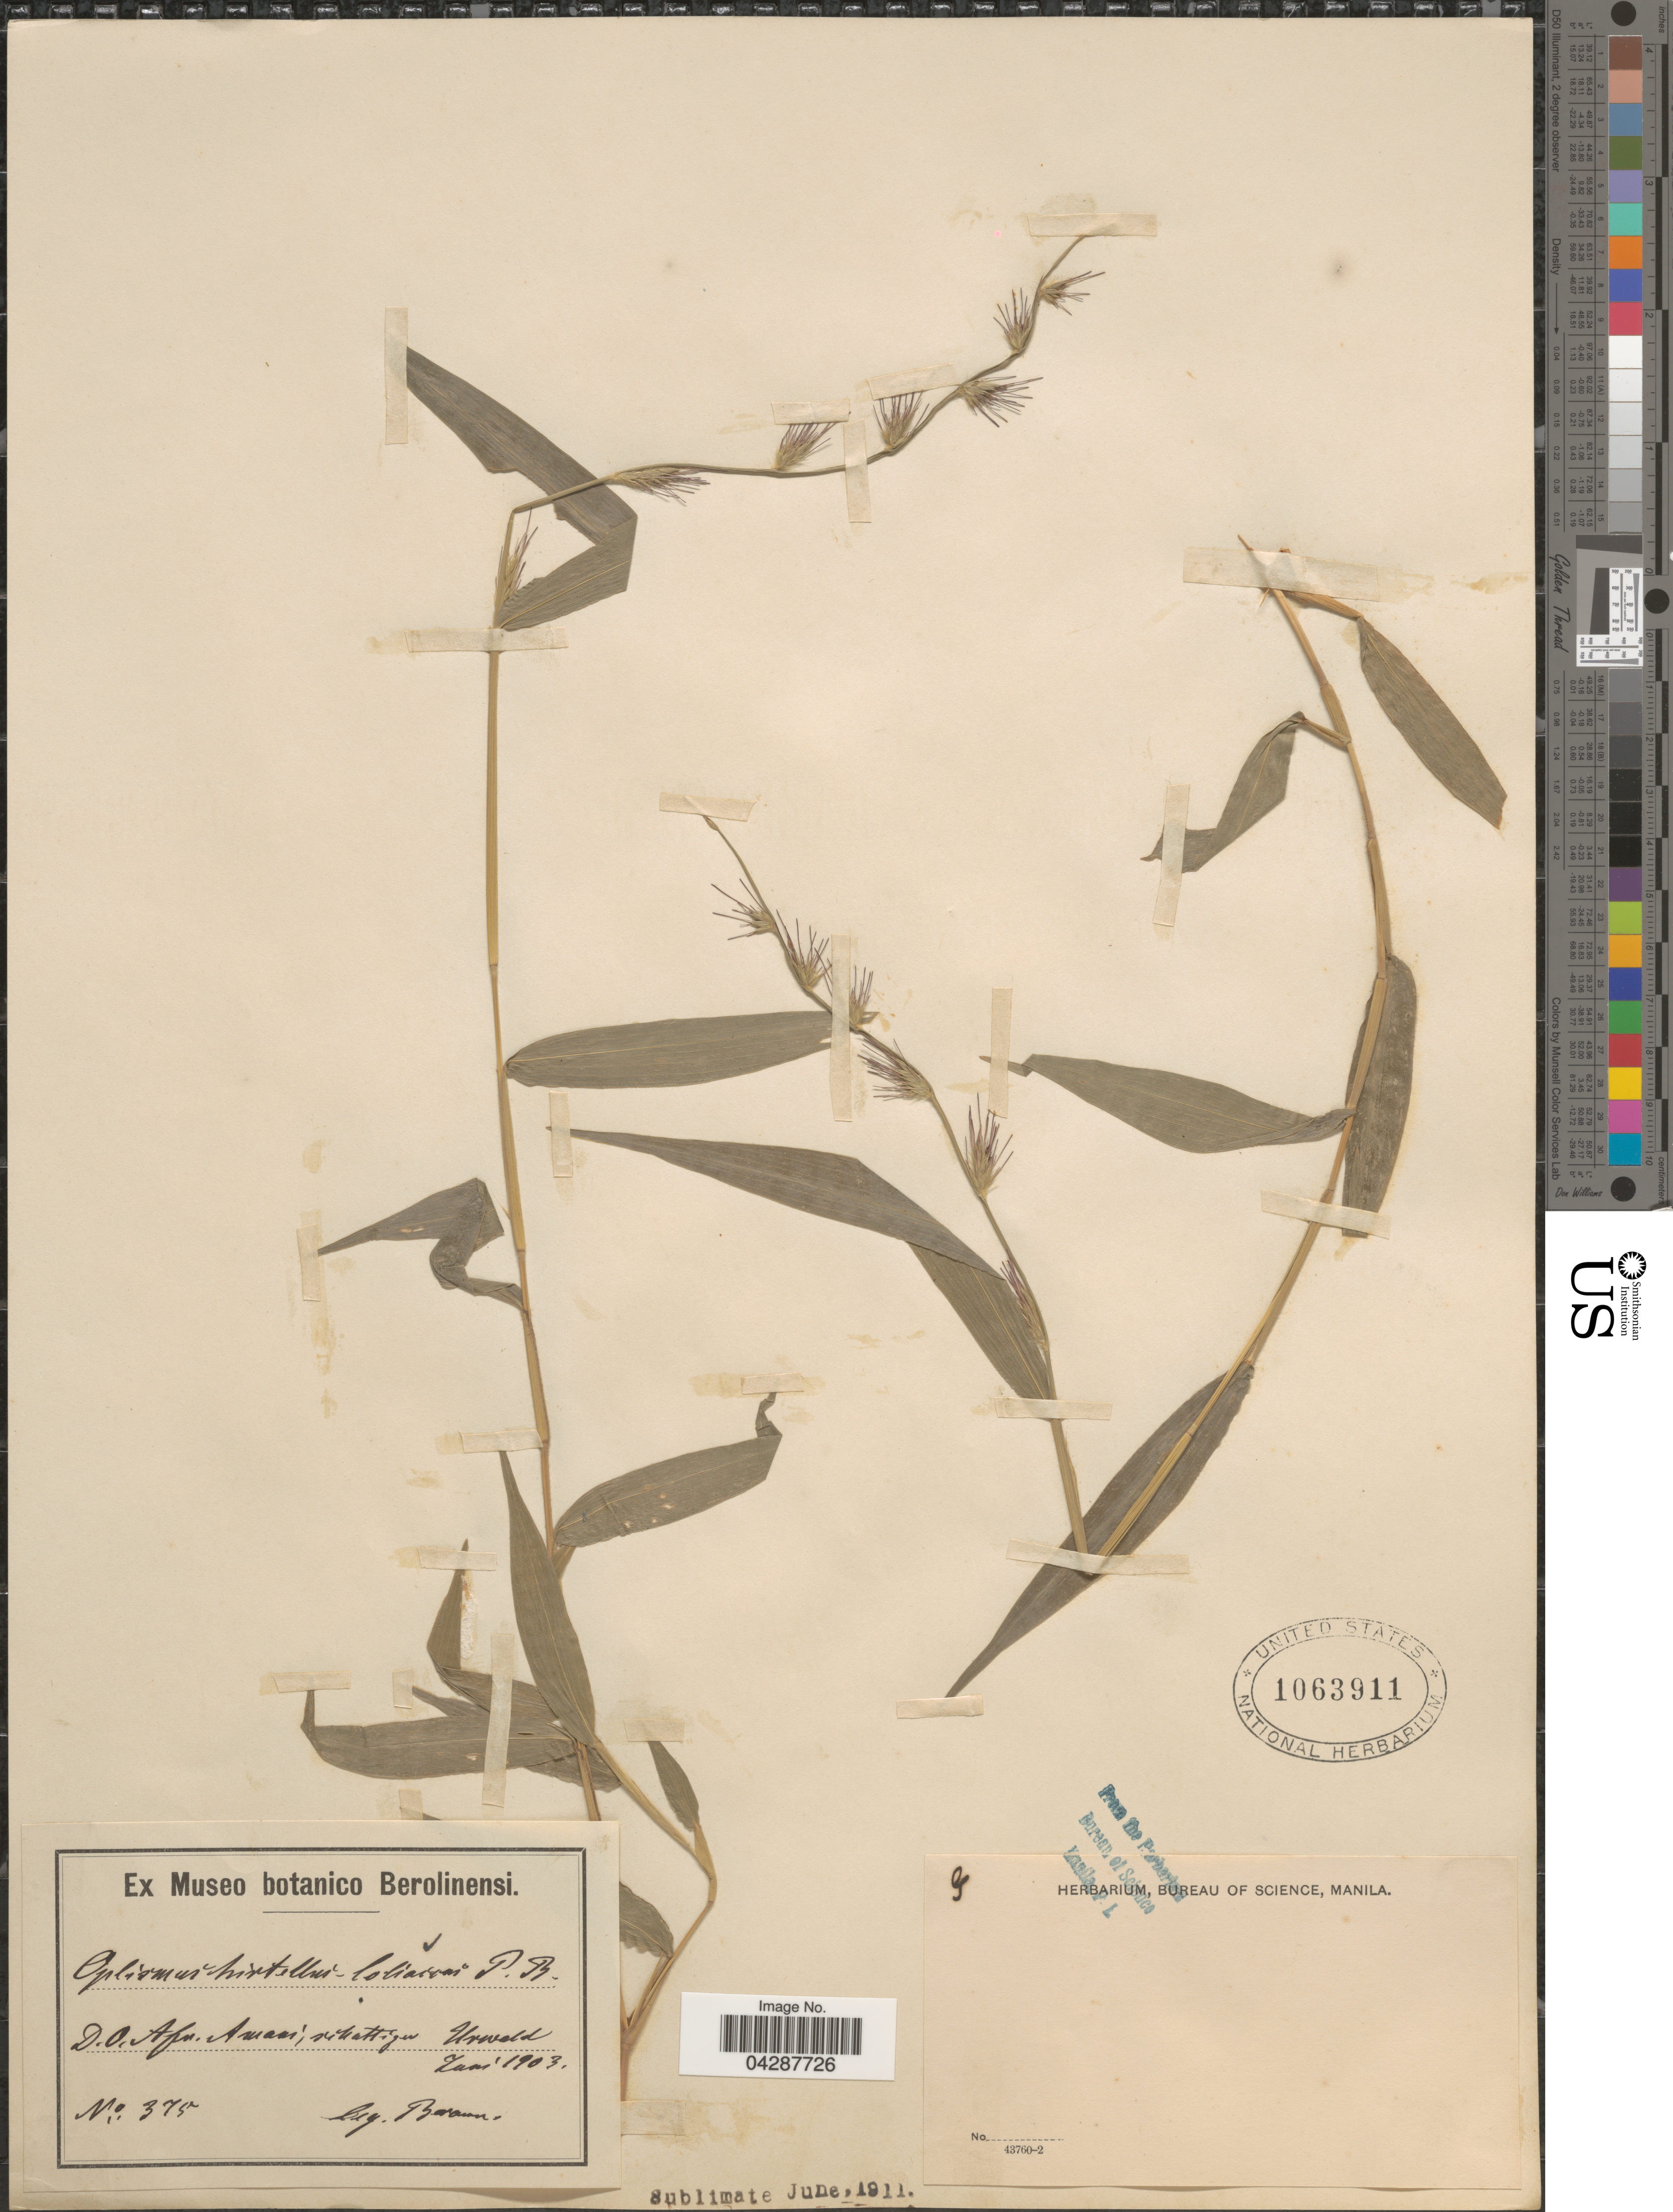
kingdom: Plantae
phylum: Tracheophyta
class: Liliopsida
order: Poales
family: Poaceae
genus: Oplismenus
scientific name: Oplismenus undulatifolius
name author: (Ard.) P. Beauv.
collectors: -- Brown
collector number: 375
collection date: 1903-06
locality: D. O. Afr. Amani; schattigen Urwald.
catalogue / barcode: US 1063911